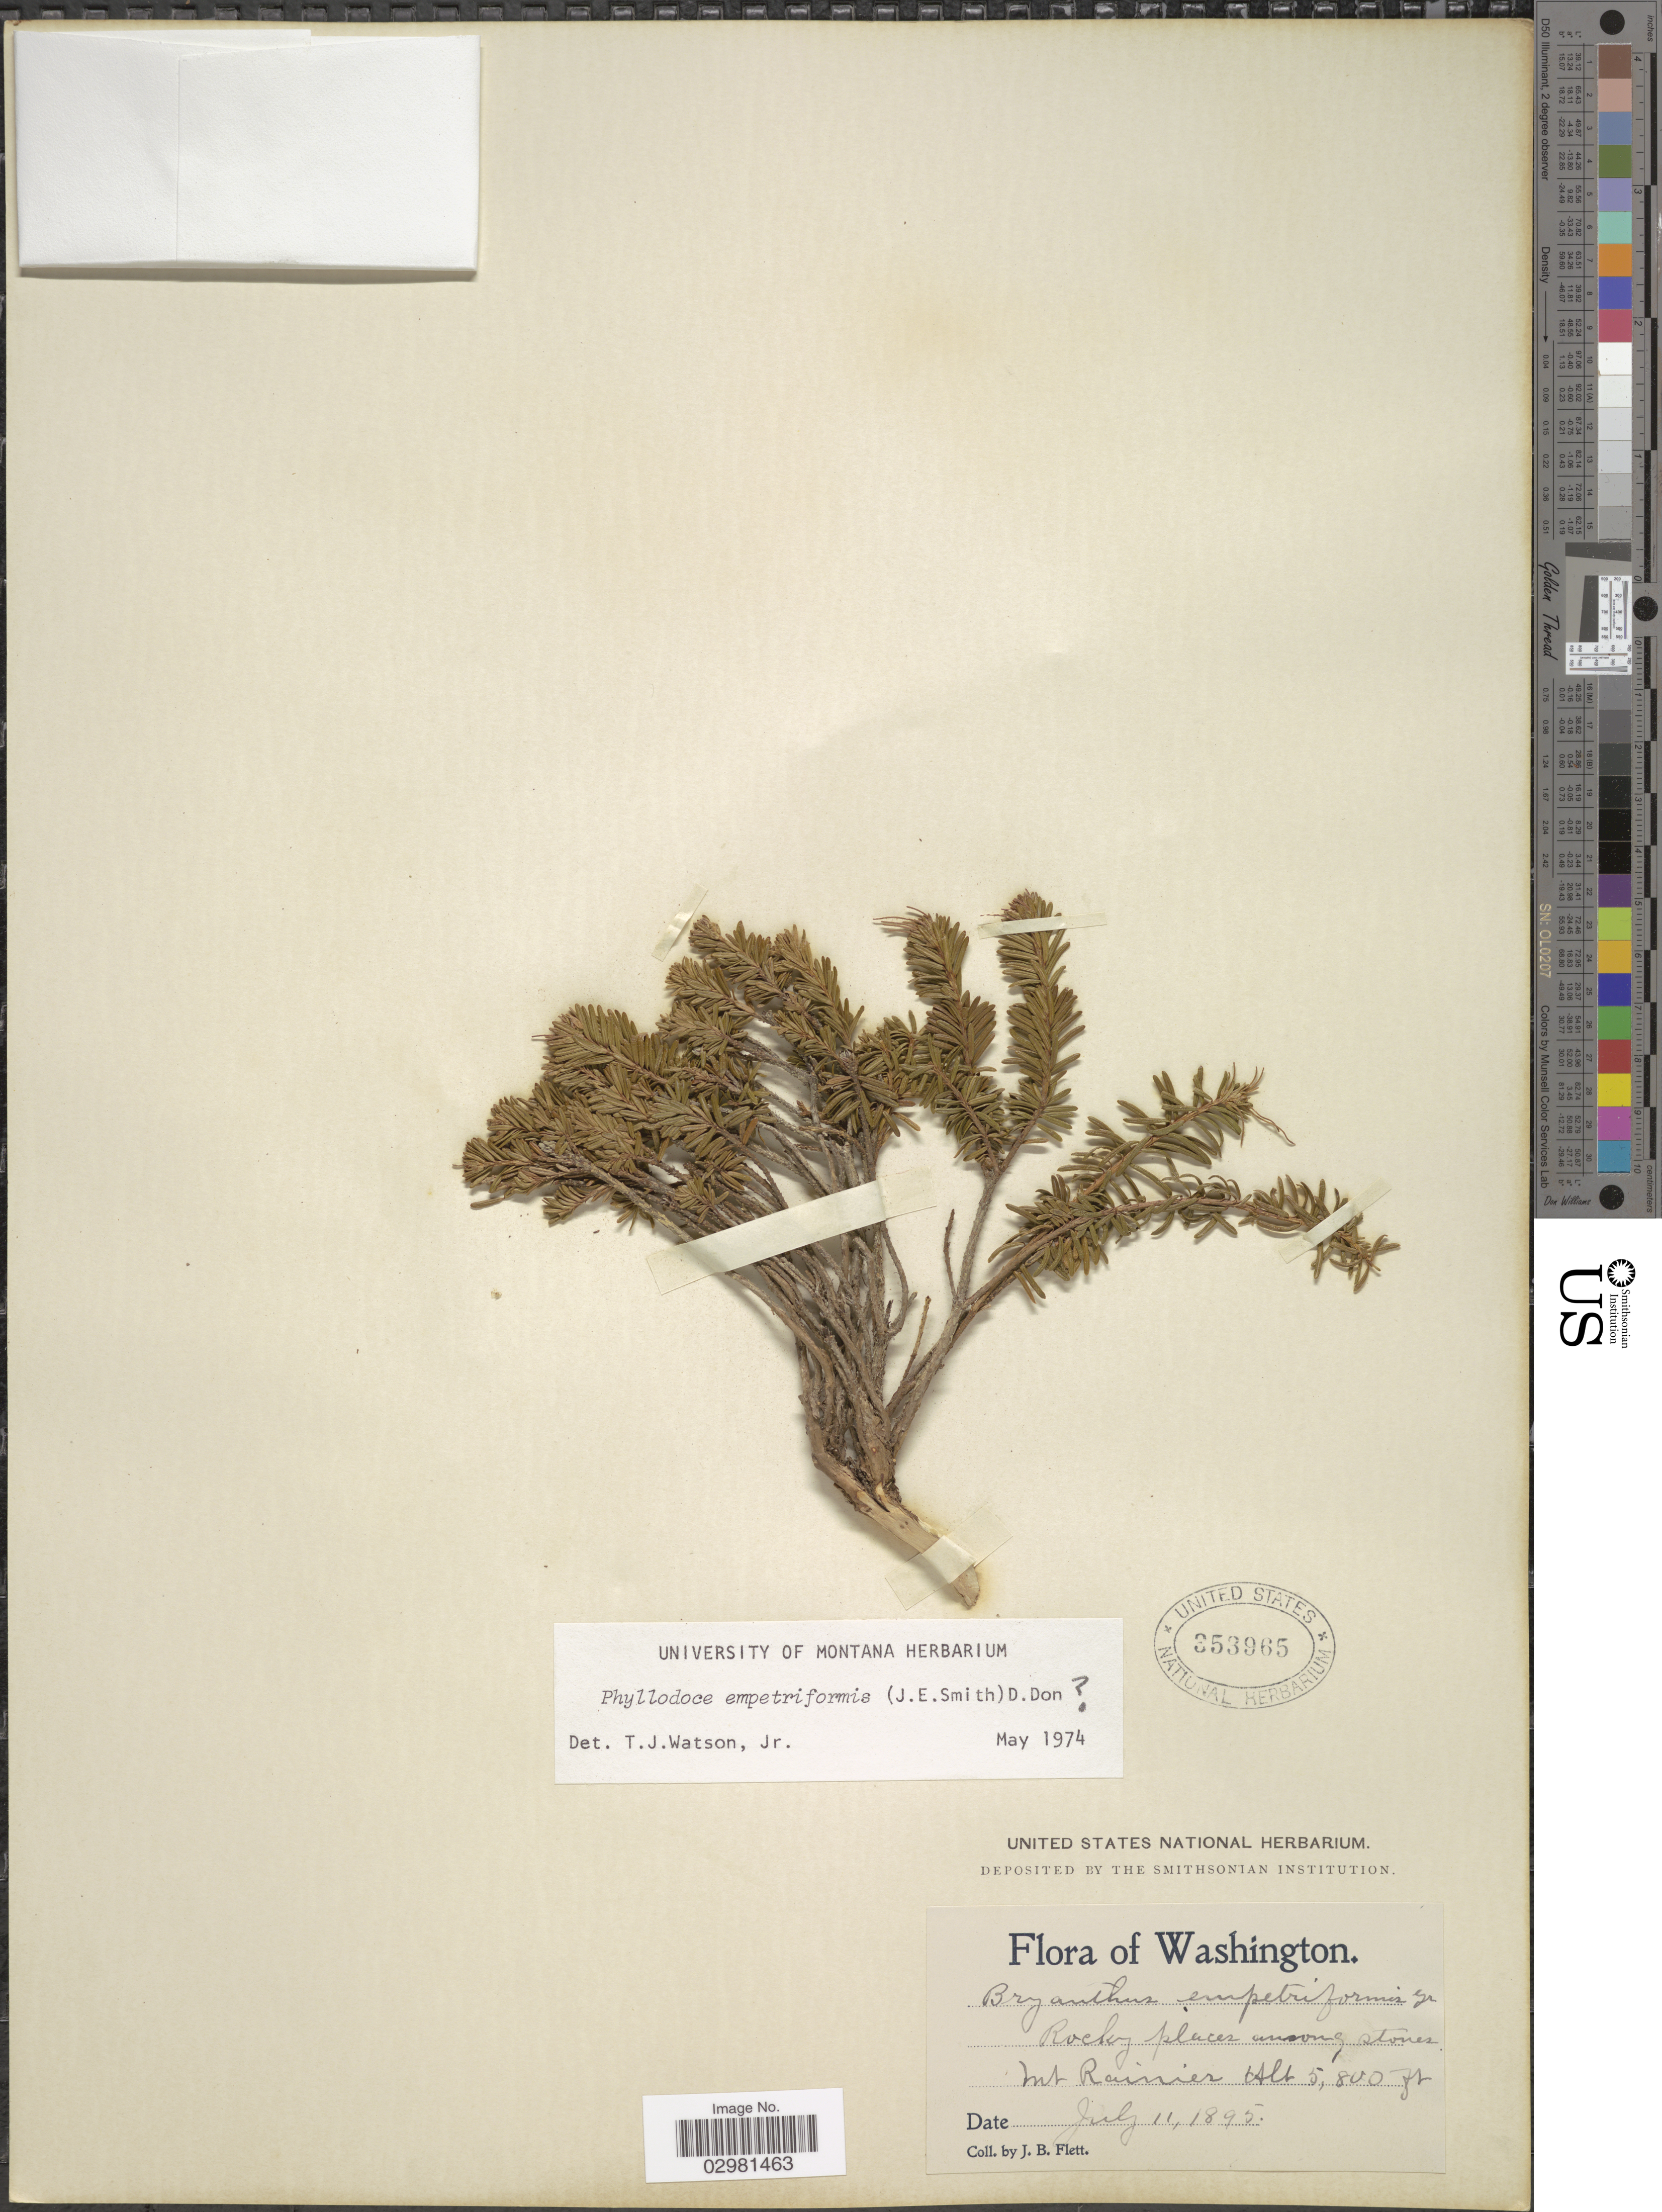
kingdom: Plantae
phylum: Tracheophyta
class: Magnoliopsida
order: Ericales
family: Ericaceae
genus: Phyllodoce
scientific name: Phyllodoce empetiformis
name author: (Small) D. Don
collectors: J. Flett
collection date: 1895-07-11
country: United States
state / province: Washington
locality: Mt. Rainier.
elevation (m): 1768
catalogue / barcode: US 353965